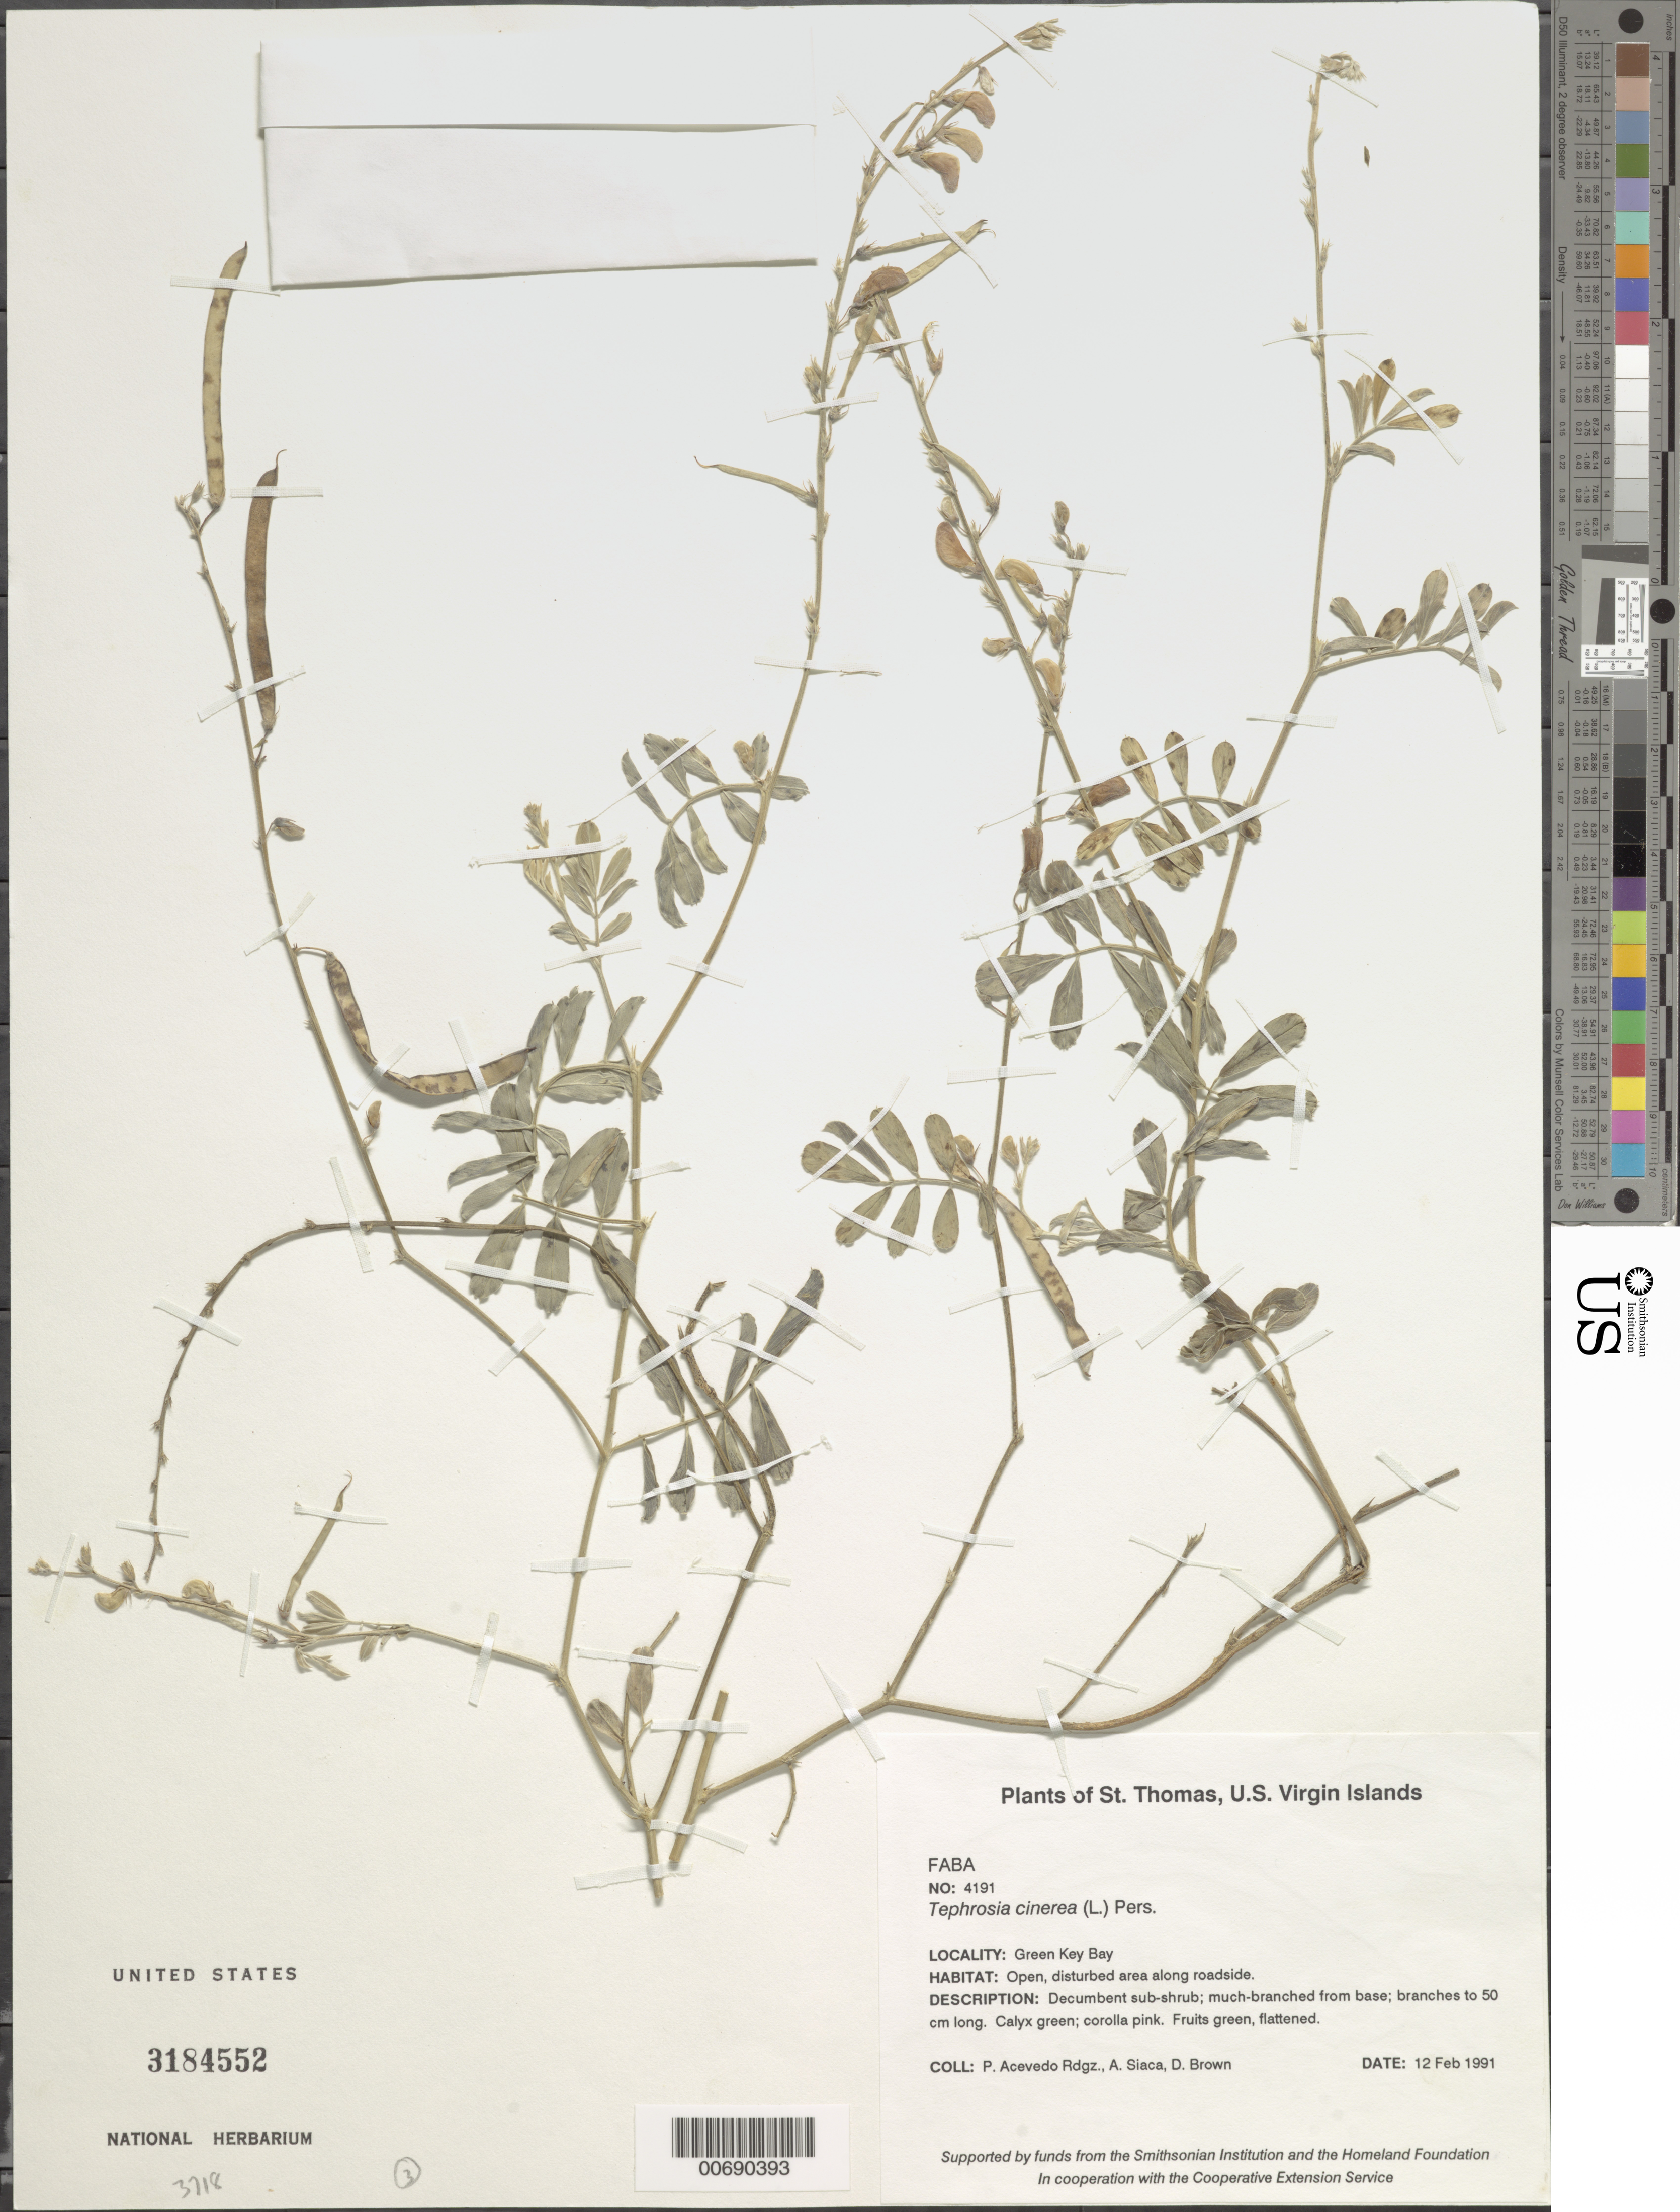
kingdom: Plantae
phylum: Tracheophyta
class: Magnoliopsida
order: Fabales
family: Fabaceae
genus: Tephrosia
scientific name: Tephrosia cinerea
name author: (L.) Pers.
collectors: P. Acevedo-Rodr., A. Siaca & D. Brown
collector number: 4191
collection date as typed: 12 Feb 1991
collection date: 1991-02-12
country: U.S. Virgin Islands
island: St. Thomas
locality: Green Key Bay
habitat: Open, disturbed area along roadside.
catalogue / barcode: US 3184552